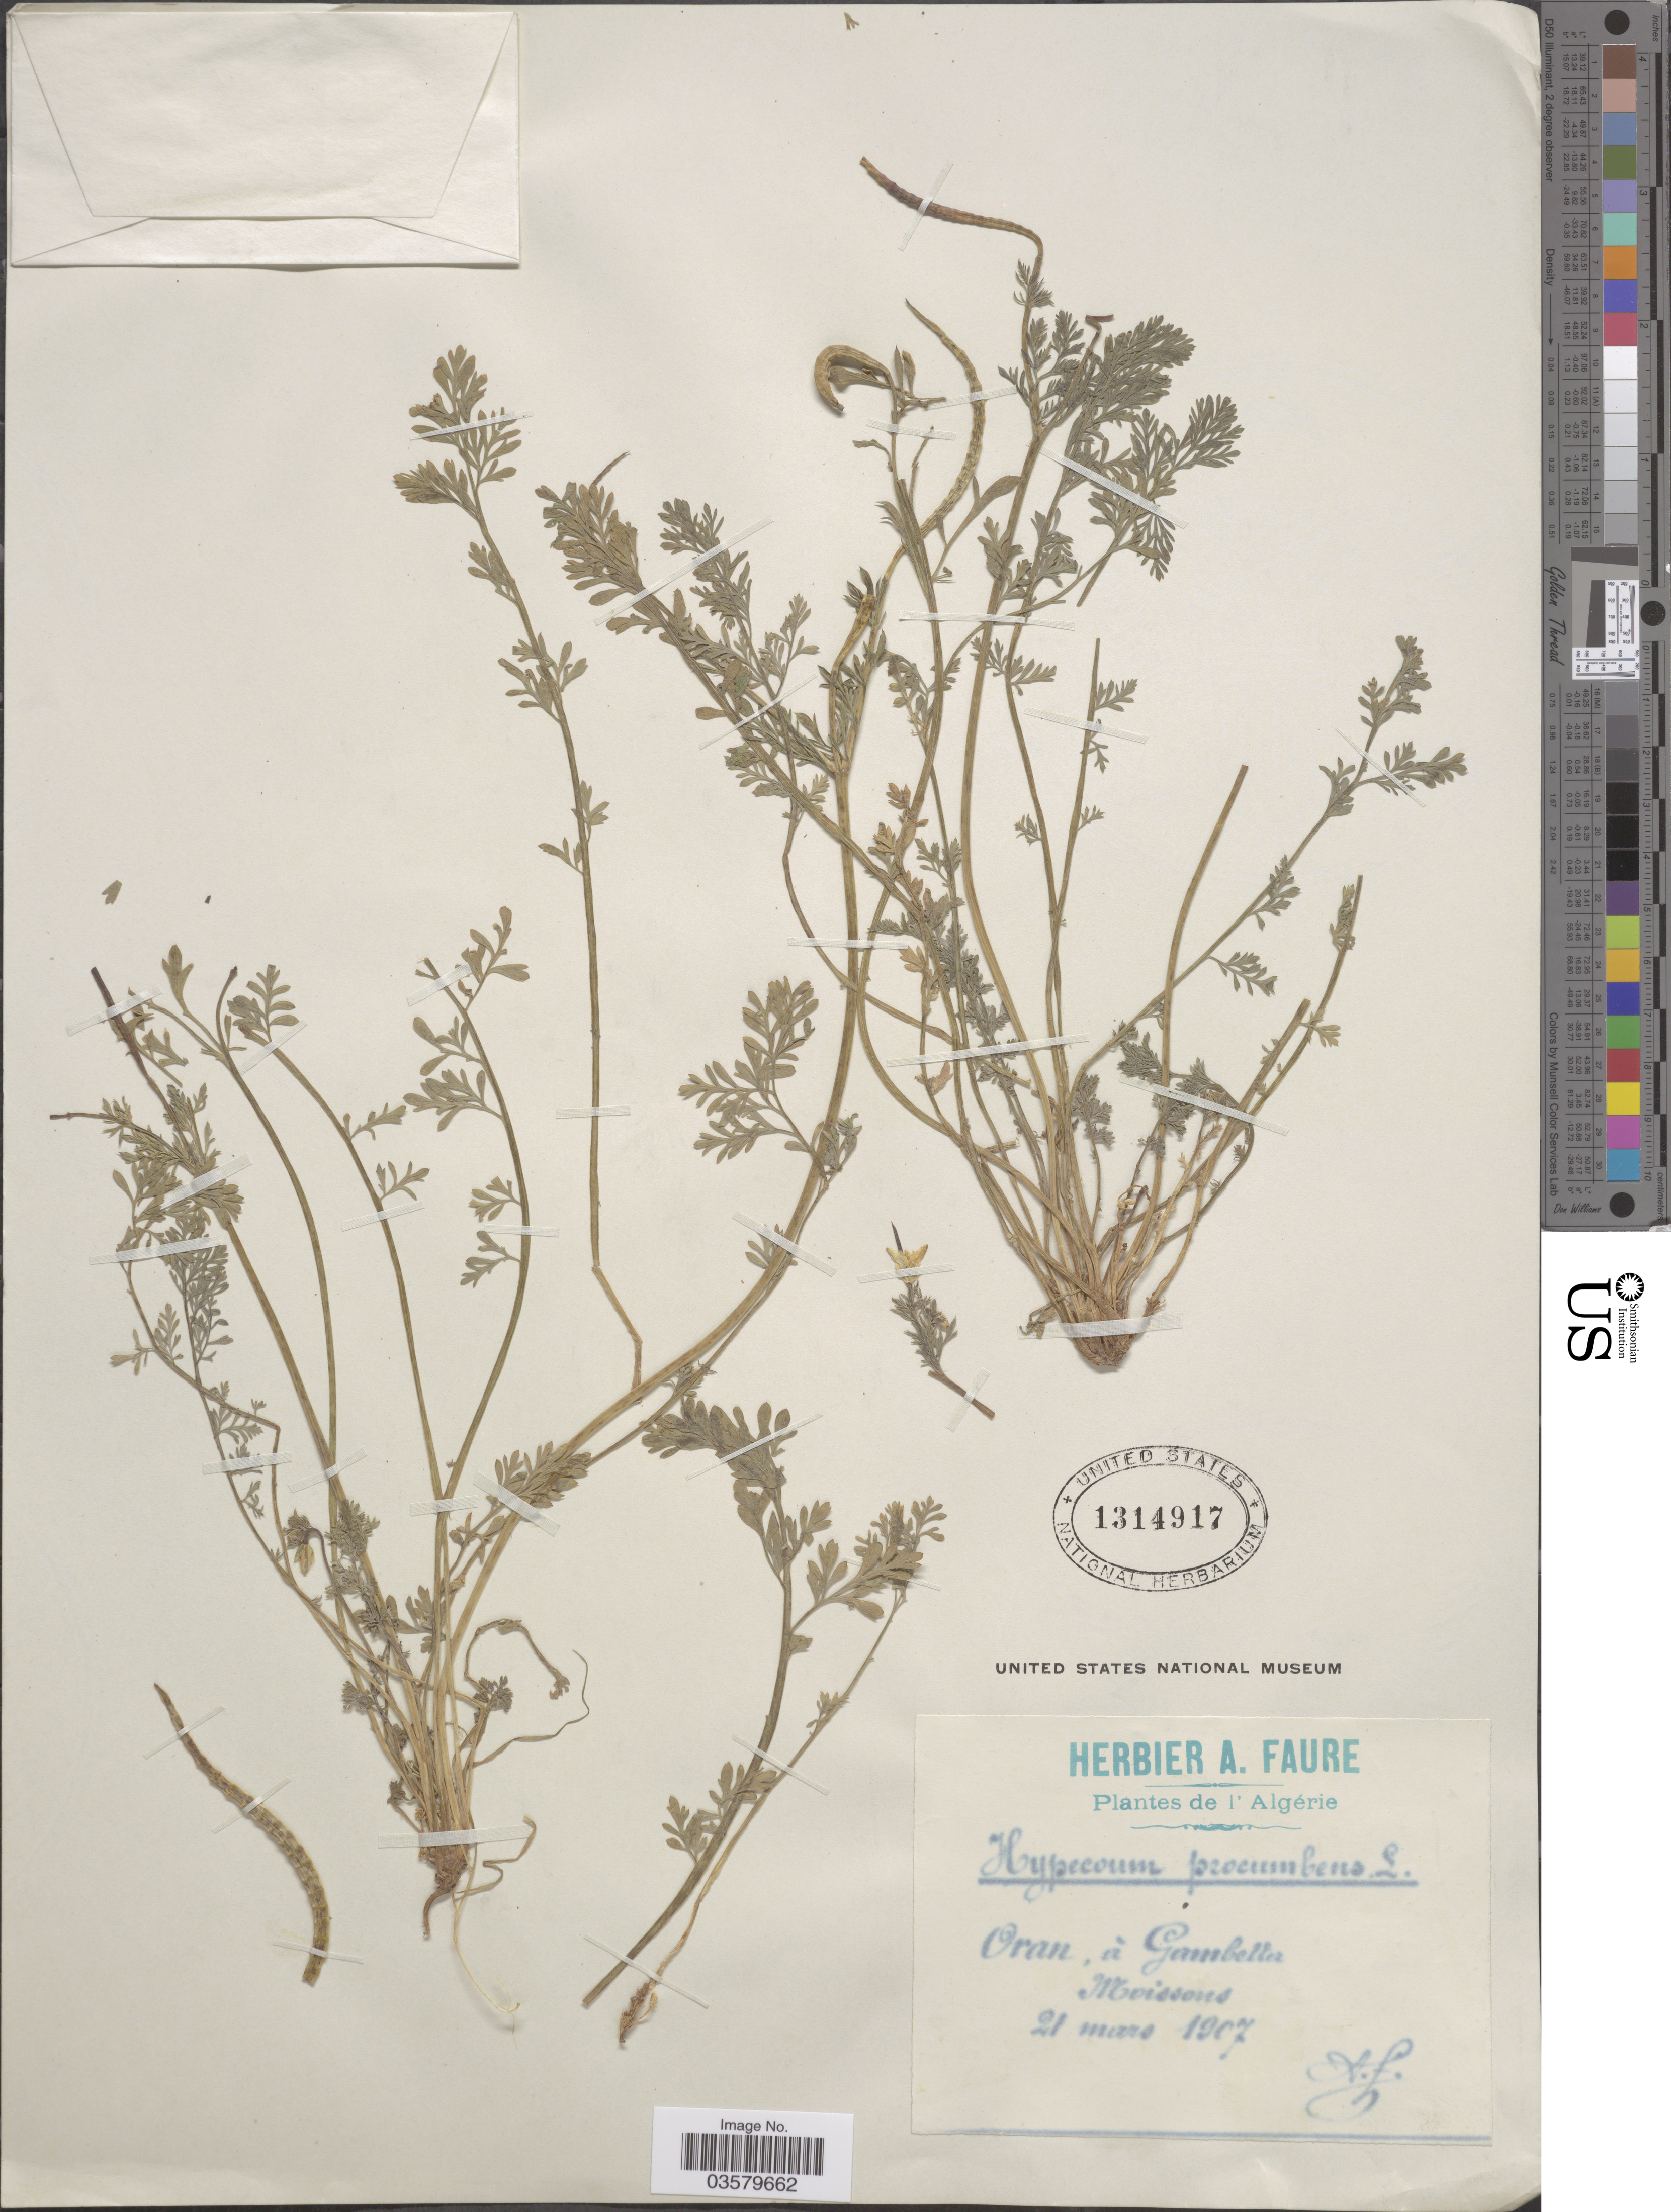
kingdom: Plantae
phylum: Tracheophyta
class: Magnoliopsida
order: Ranunculales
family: Papaveraceae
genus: Hypecoum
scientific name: Hypecoum procumbens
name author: L.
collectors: A. Faure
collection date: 1907-03-21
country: Algeria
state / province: Oran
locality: À Gambella.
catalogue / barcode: US 1314917